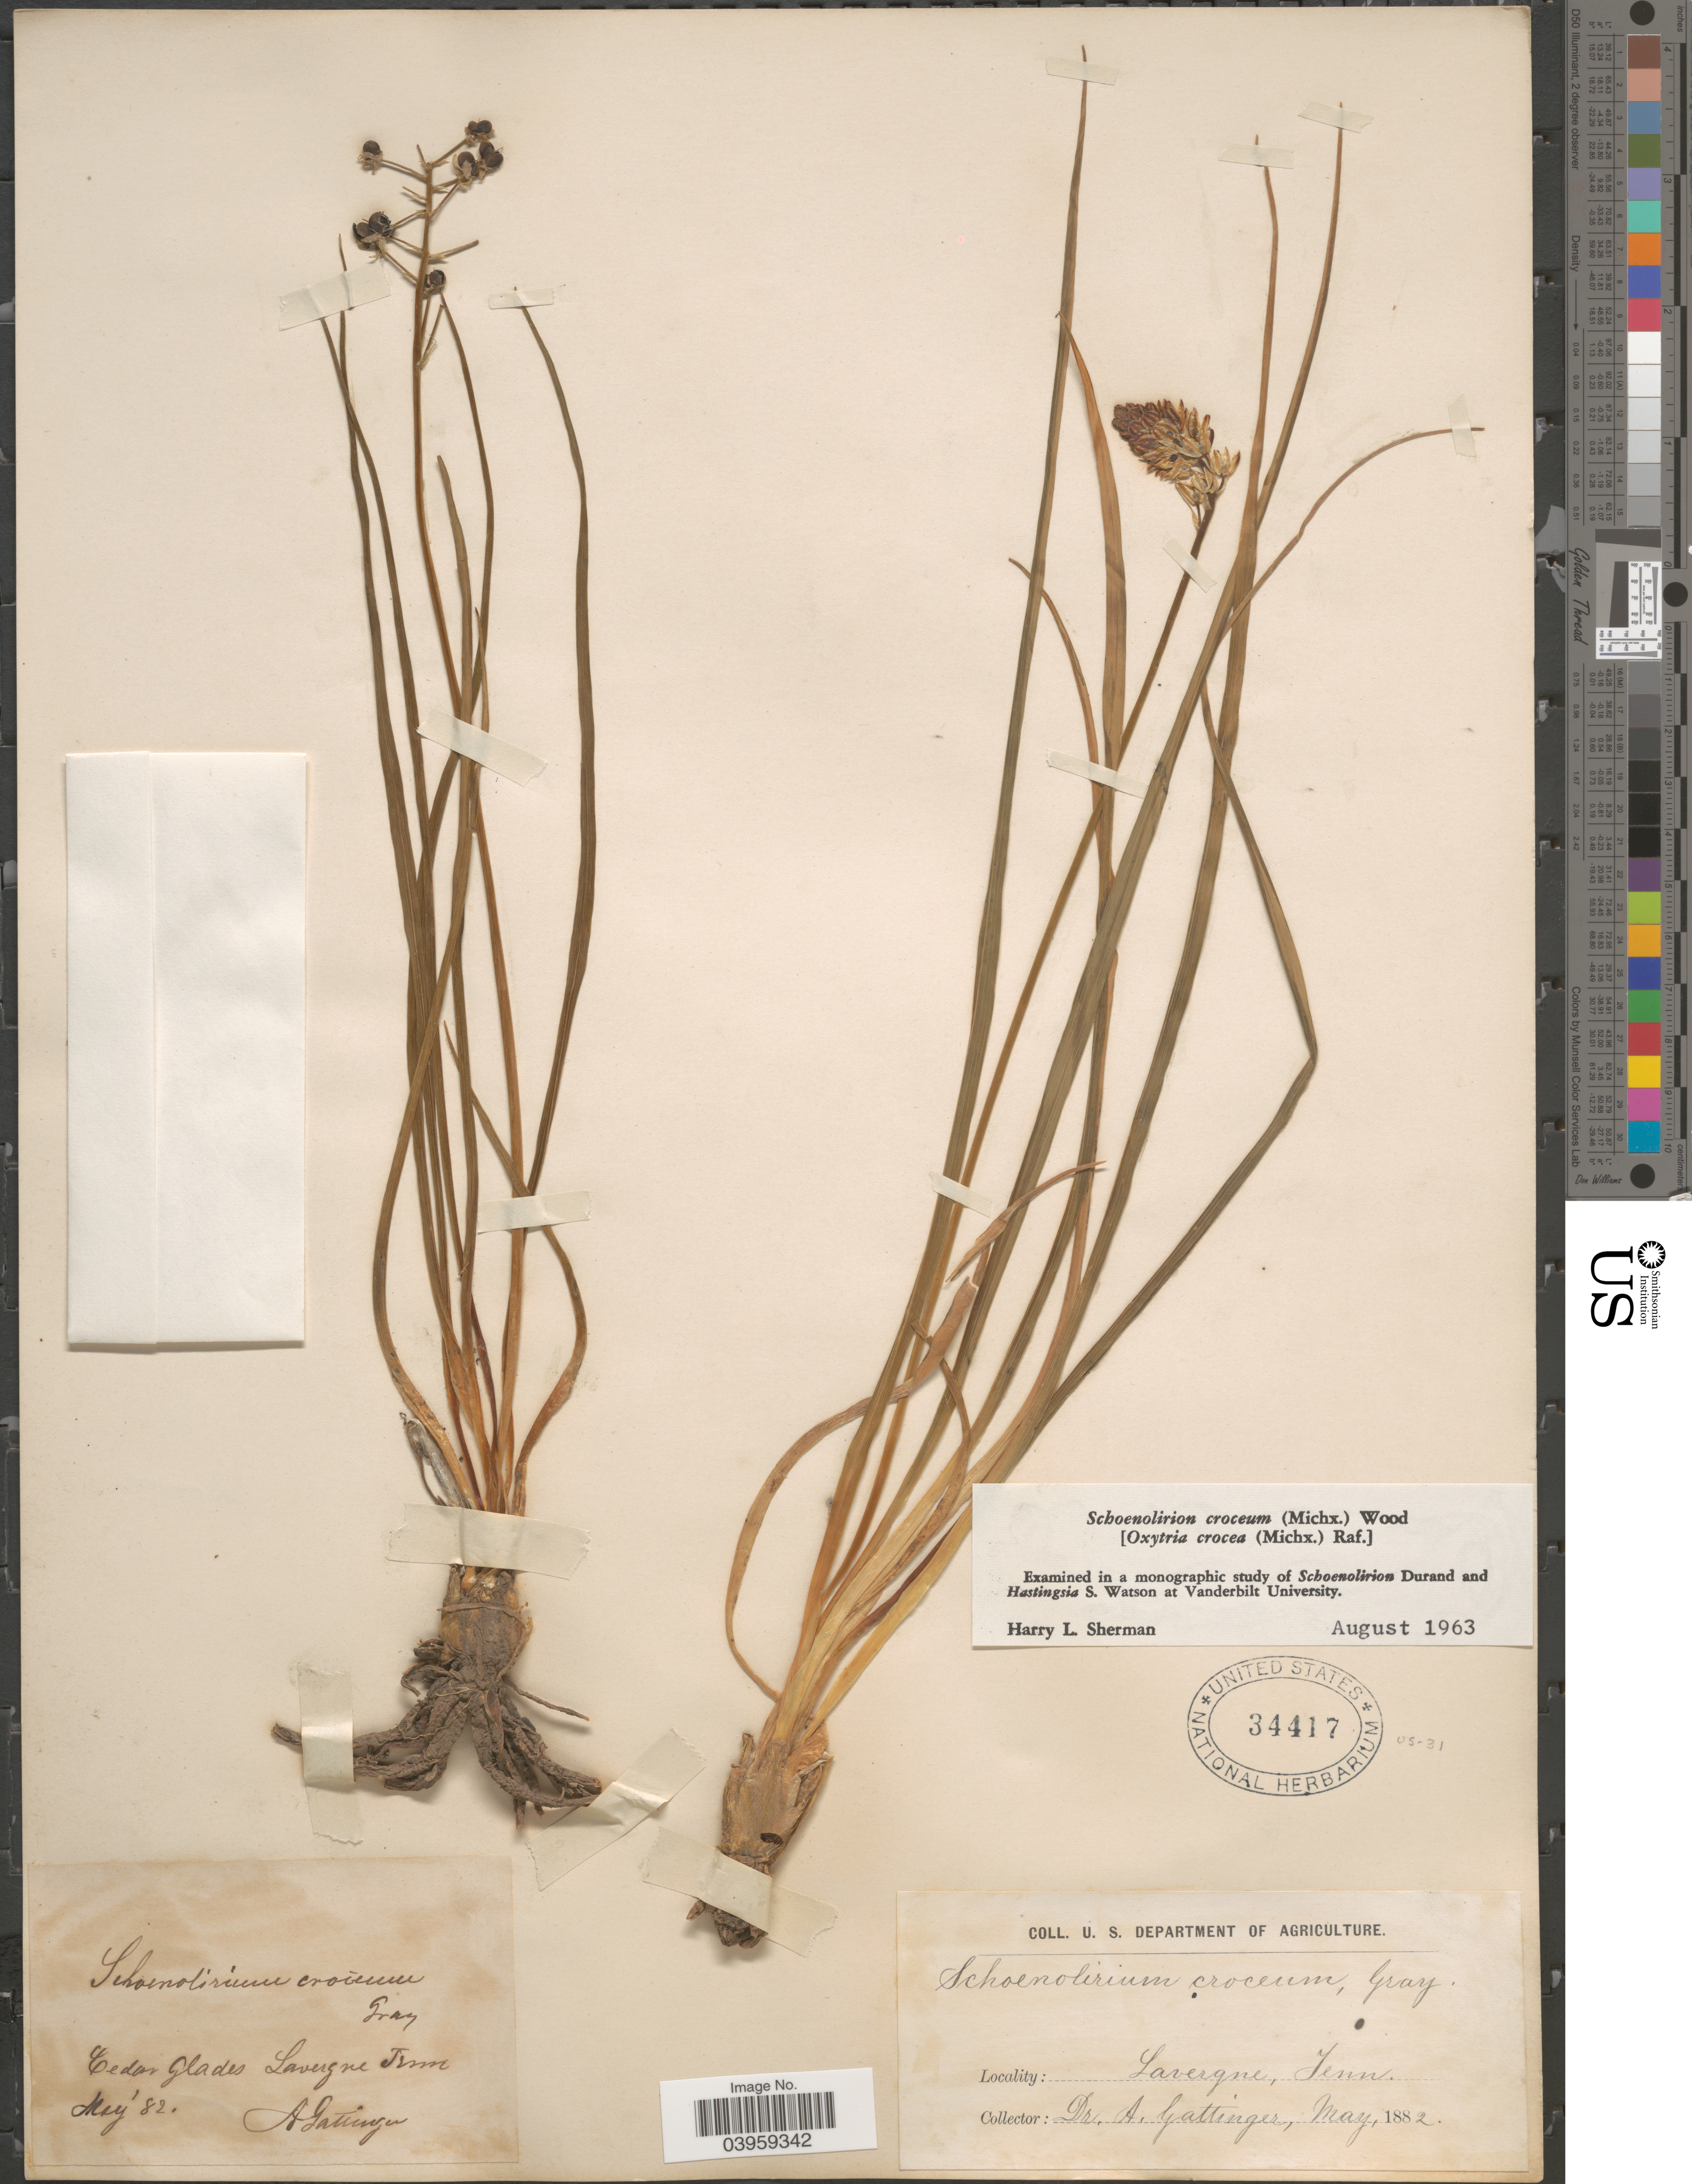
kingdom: Plantae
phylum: Tracheophyta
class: Liliopsida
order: Asparagales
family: Asparagaceae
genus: Schoenolirion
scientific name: Schoenolirion croceum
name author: (Michx.) Alph. Wood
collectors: A. Gattinger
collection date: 1882-05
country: United States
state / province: Tennessee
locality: Cedar Glades Lavergne.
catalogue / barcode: US 34417